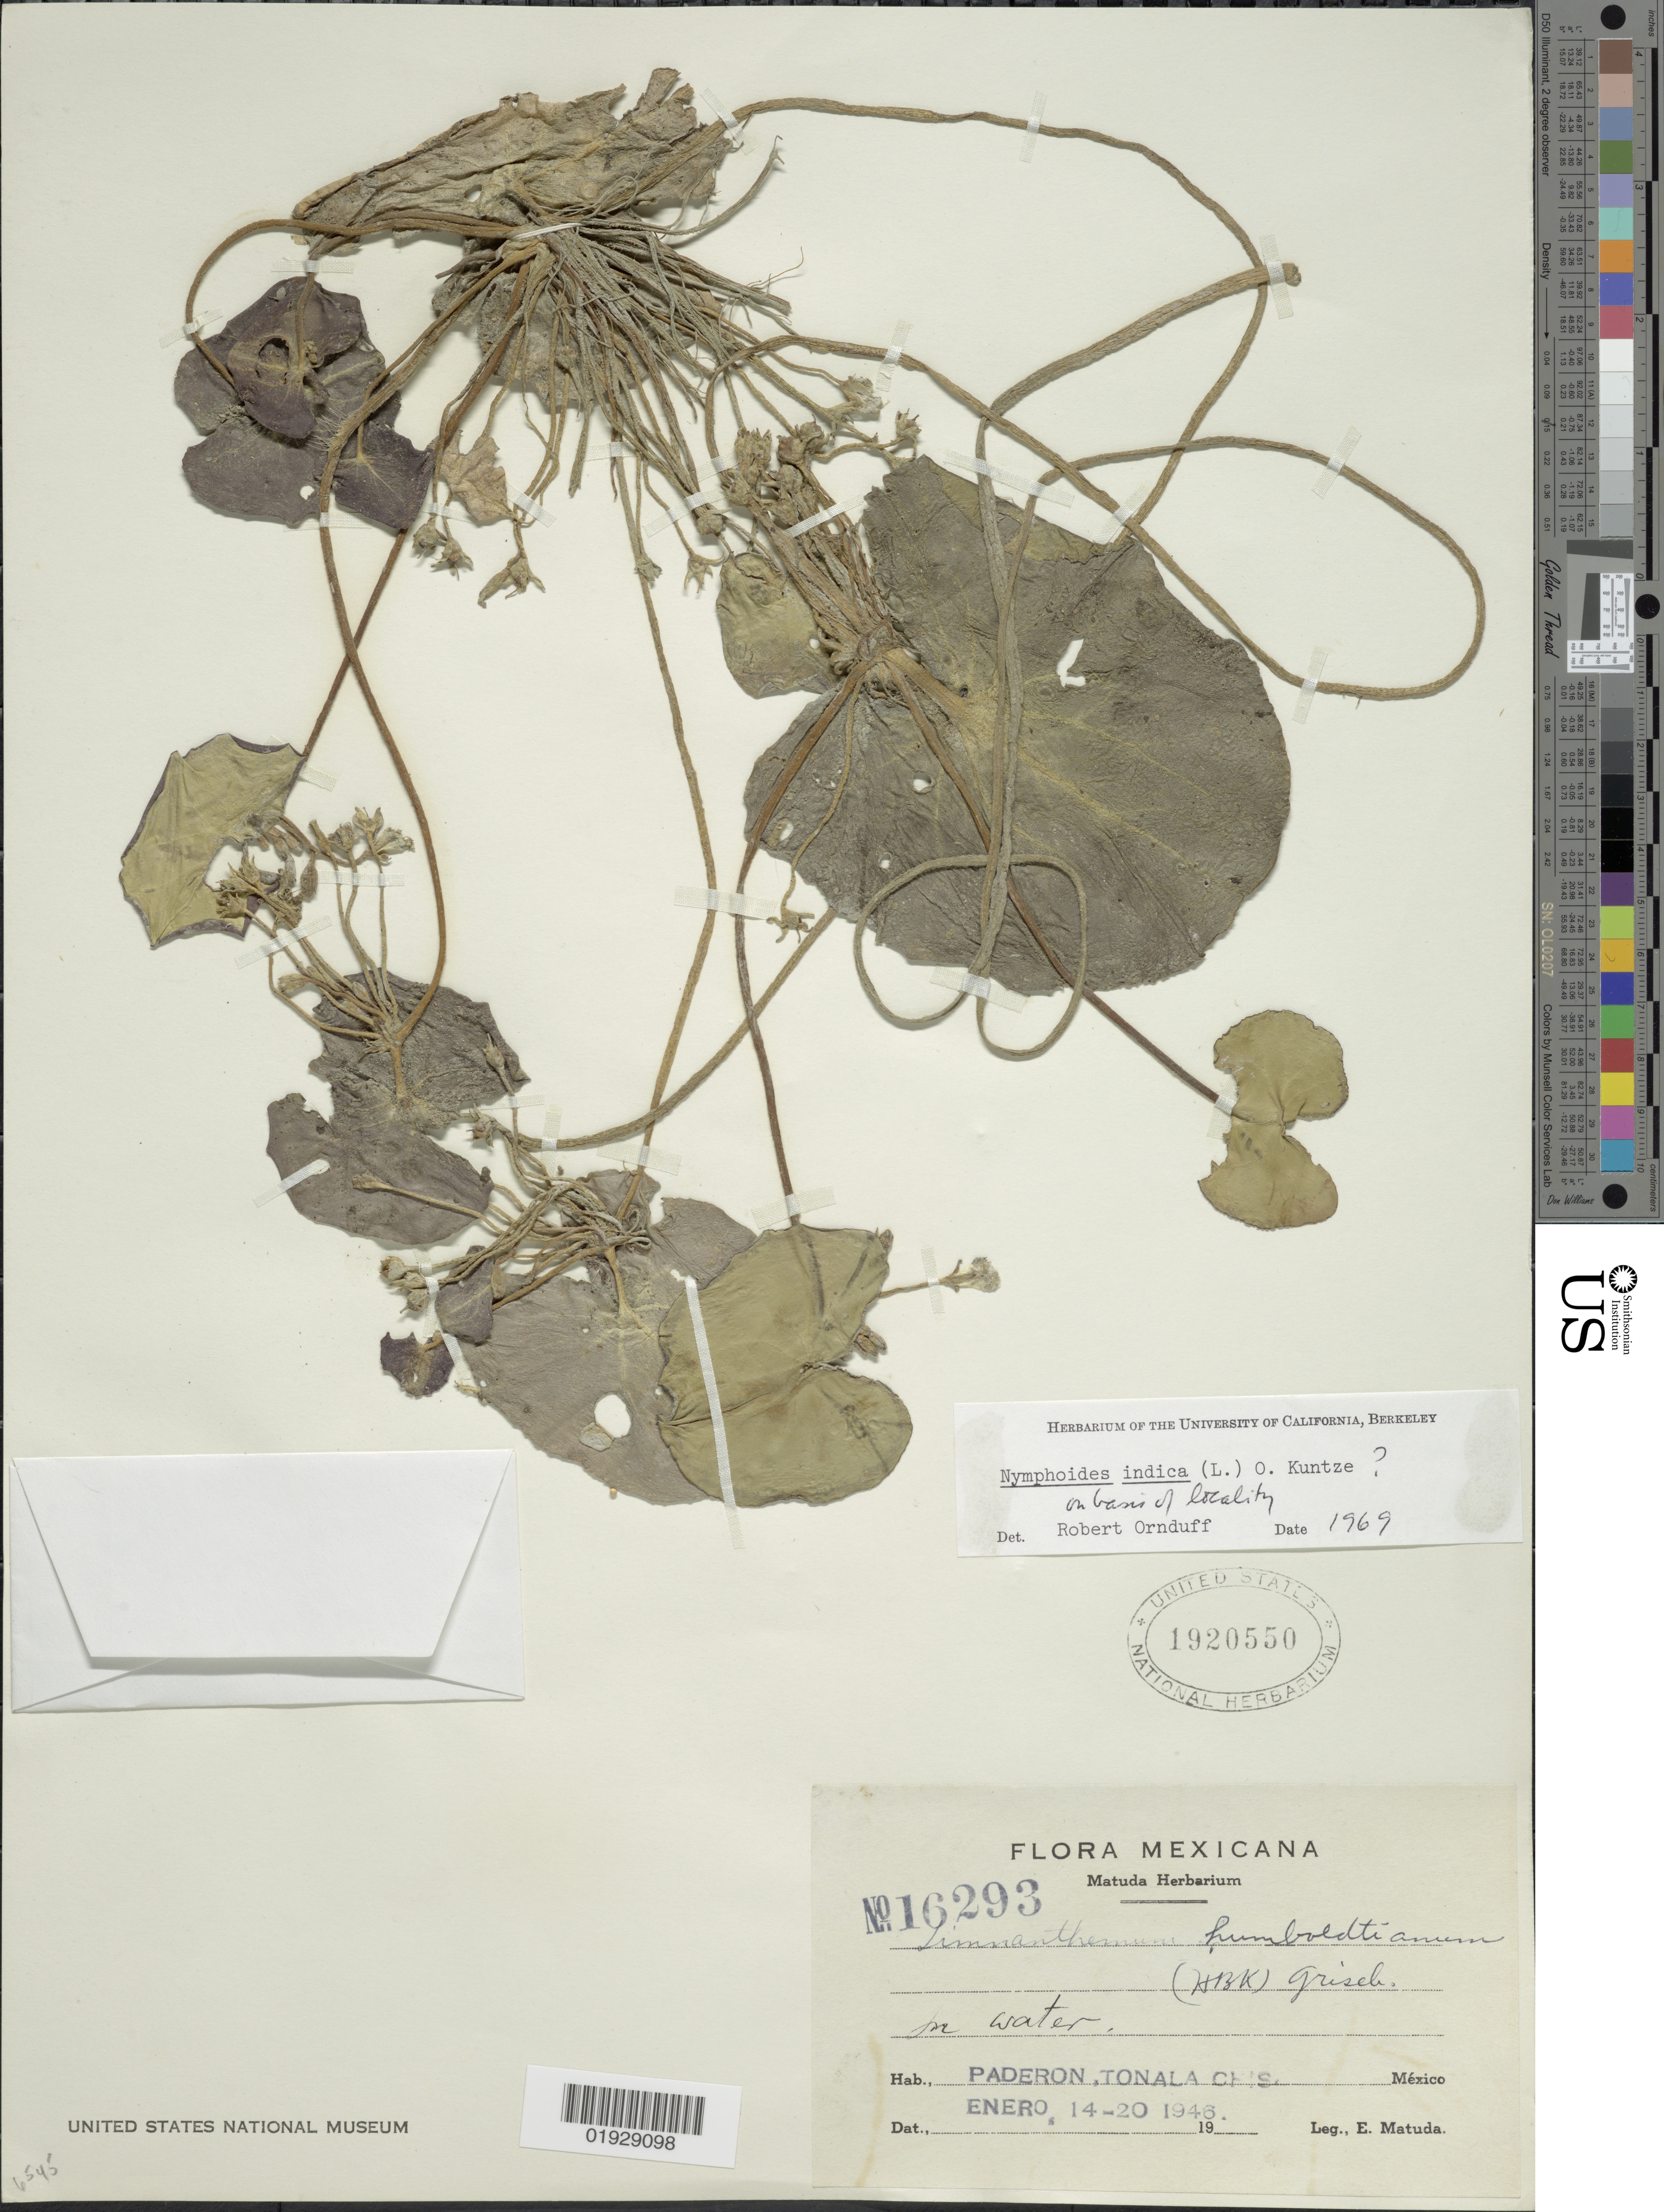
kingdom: Plantae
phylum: Tracheophyta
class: Magnoliopsida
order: Asterales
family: Menyanthaceae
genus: Nymphoides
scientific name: Nymphoides indica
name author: (L.) Kuntze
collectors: E. Matuda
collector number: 16293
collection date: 1946-01-14/1946-01-20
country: Mexico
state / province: Chiapas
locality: Paderon, Tonala Chis. México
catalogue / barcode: US 1920550